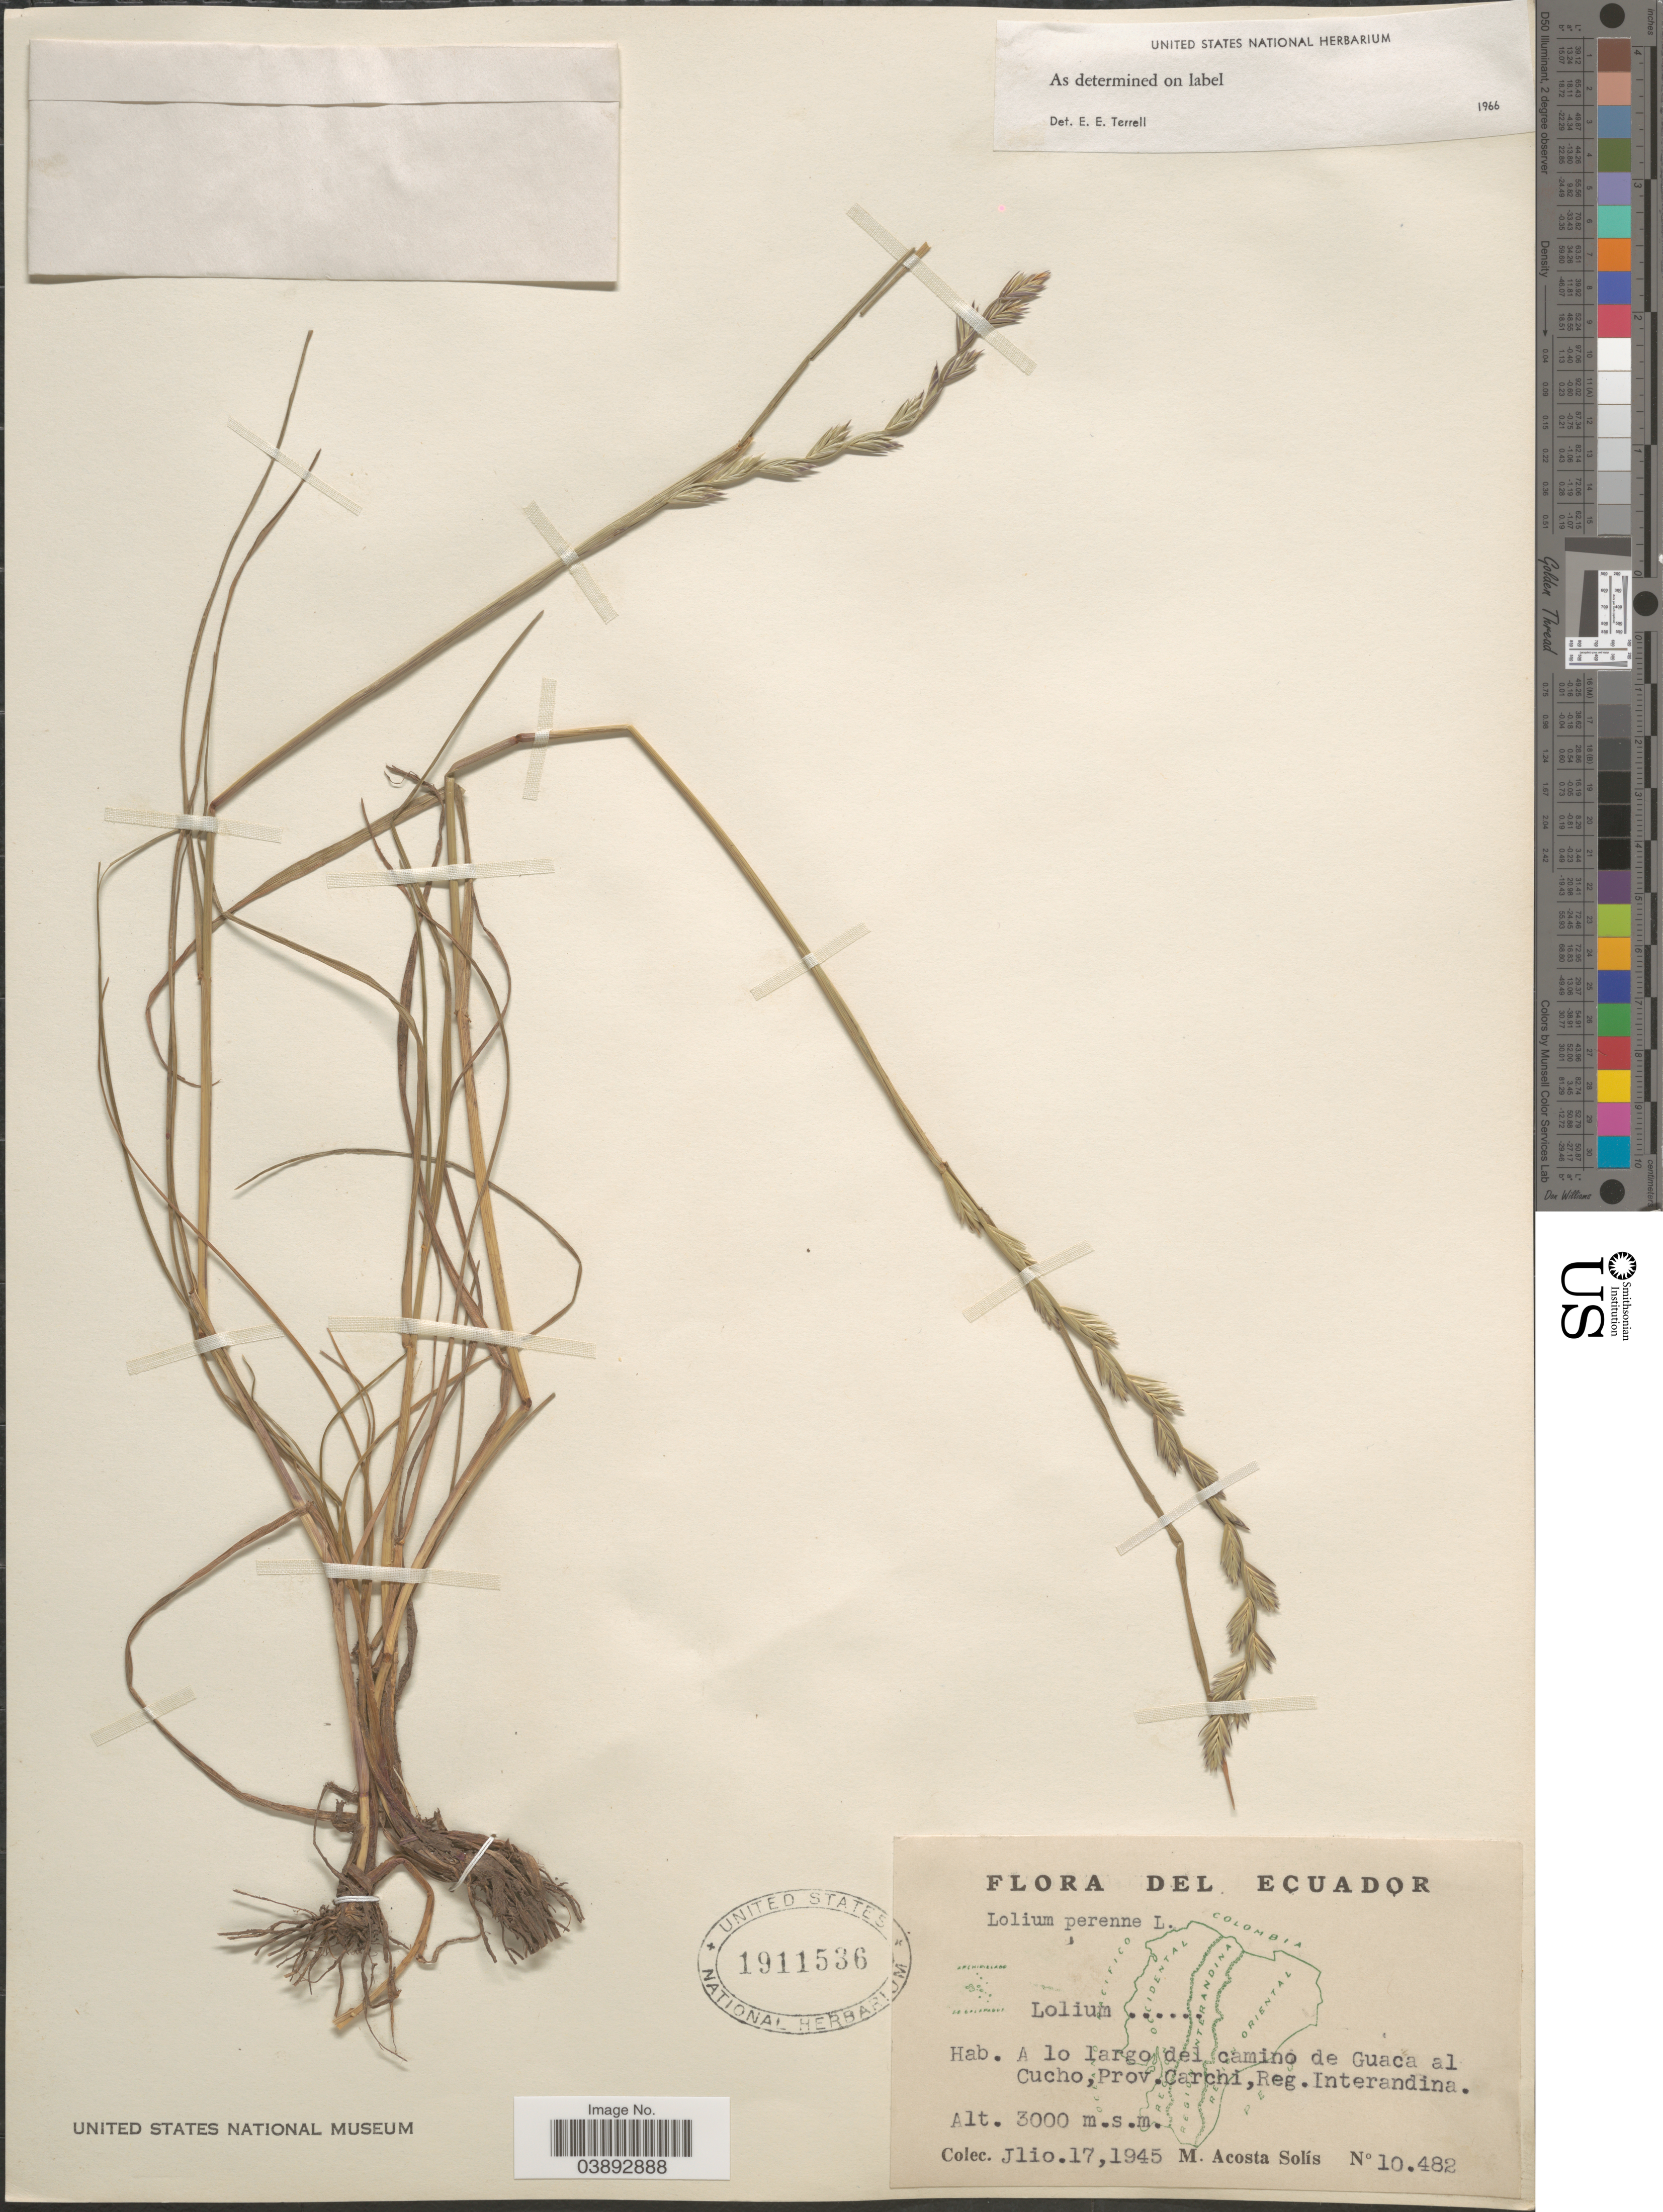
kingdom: Plantae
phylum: Tracheophyta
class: Liliopsida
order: Poales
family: Poaceae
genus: Lolium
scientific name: Lolium perenne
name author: L.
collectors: M. Acosta Solis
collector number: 10482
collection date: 1945-07-17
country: Ecuador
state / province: Carchi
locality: A lo largo del camino de Guaca al Cucho, Reg. Interandina.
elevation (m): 3000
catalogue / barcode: US 1911536